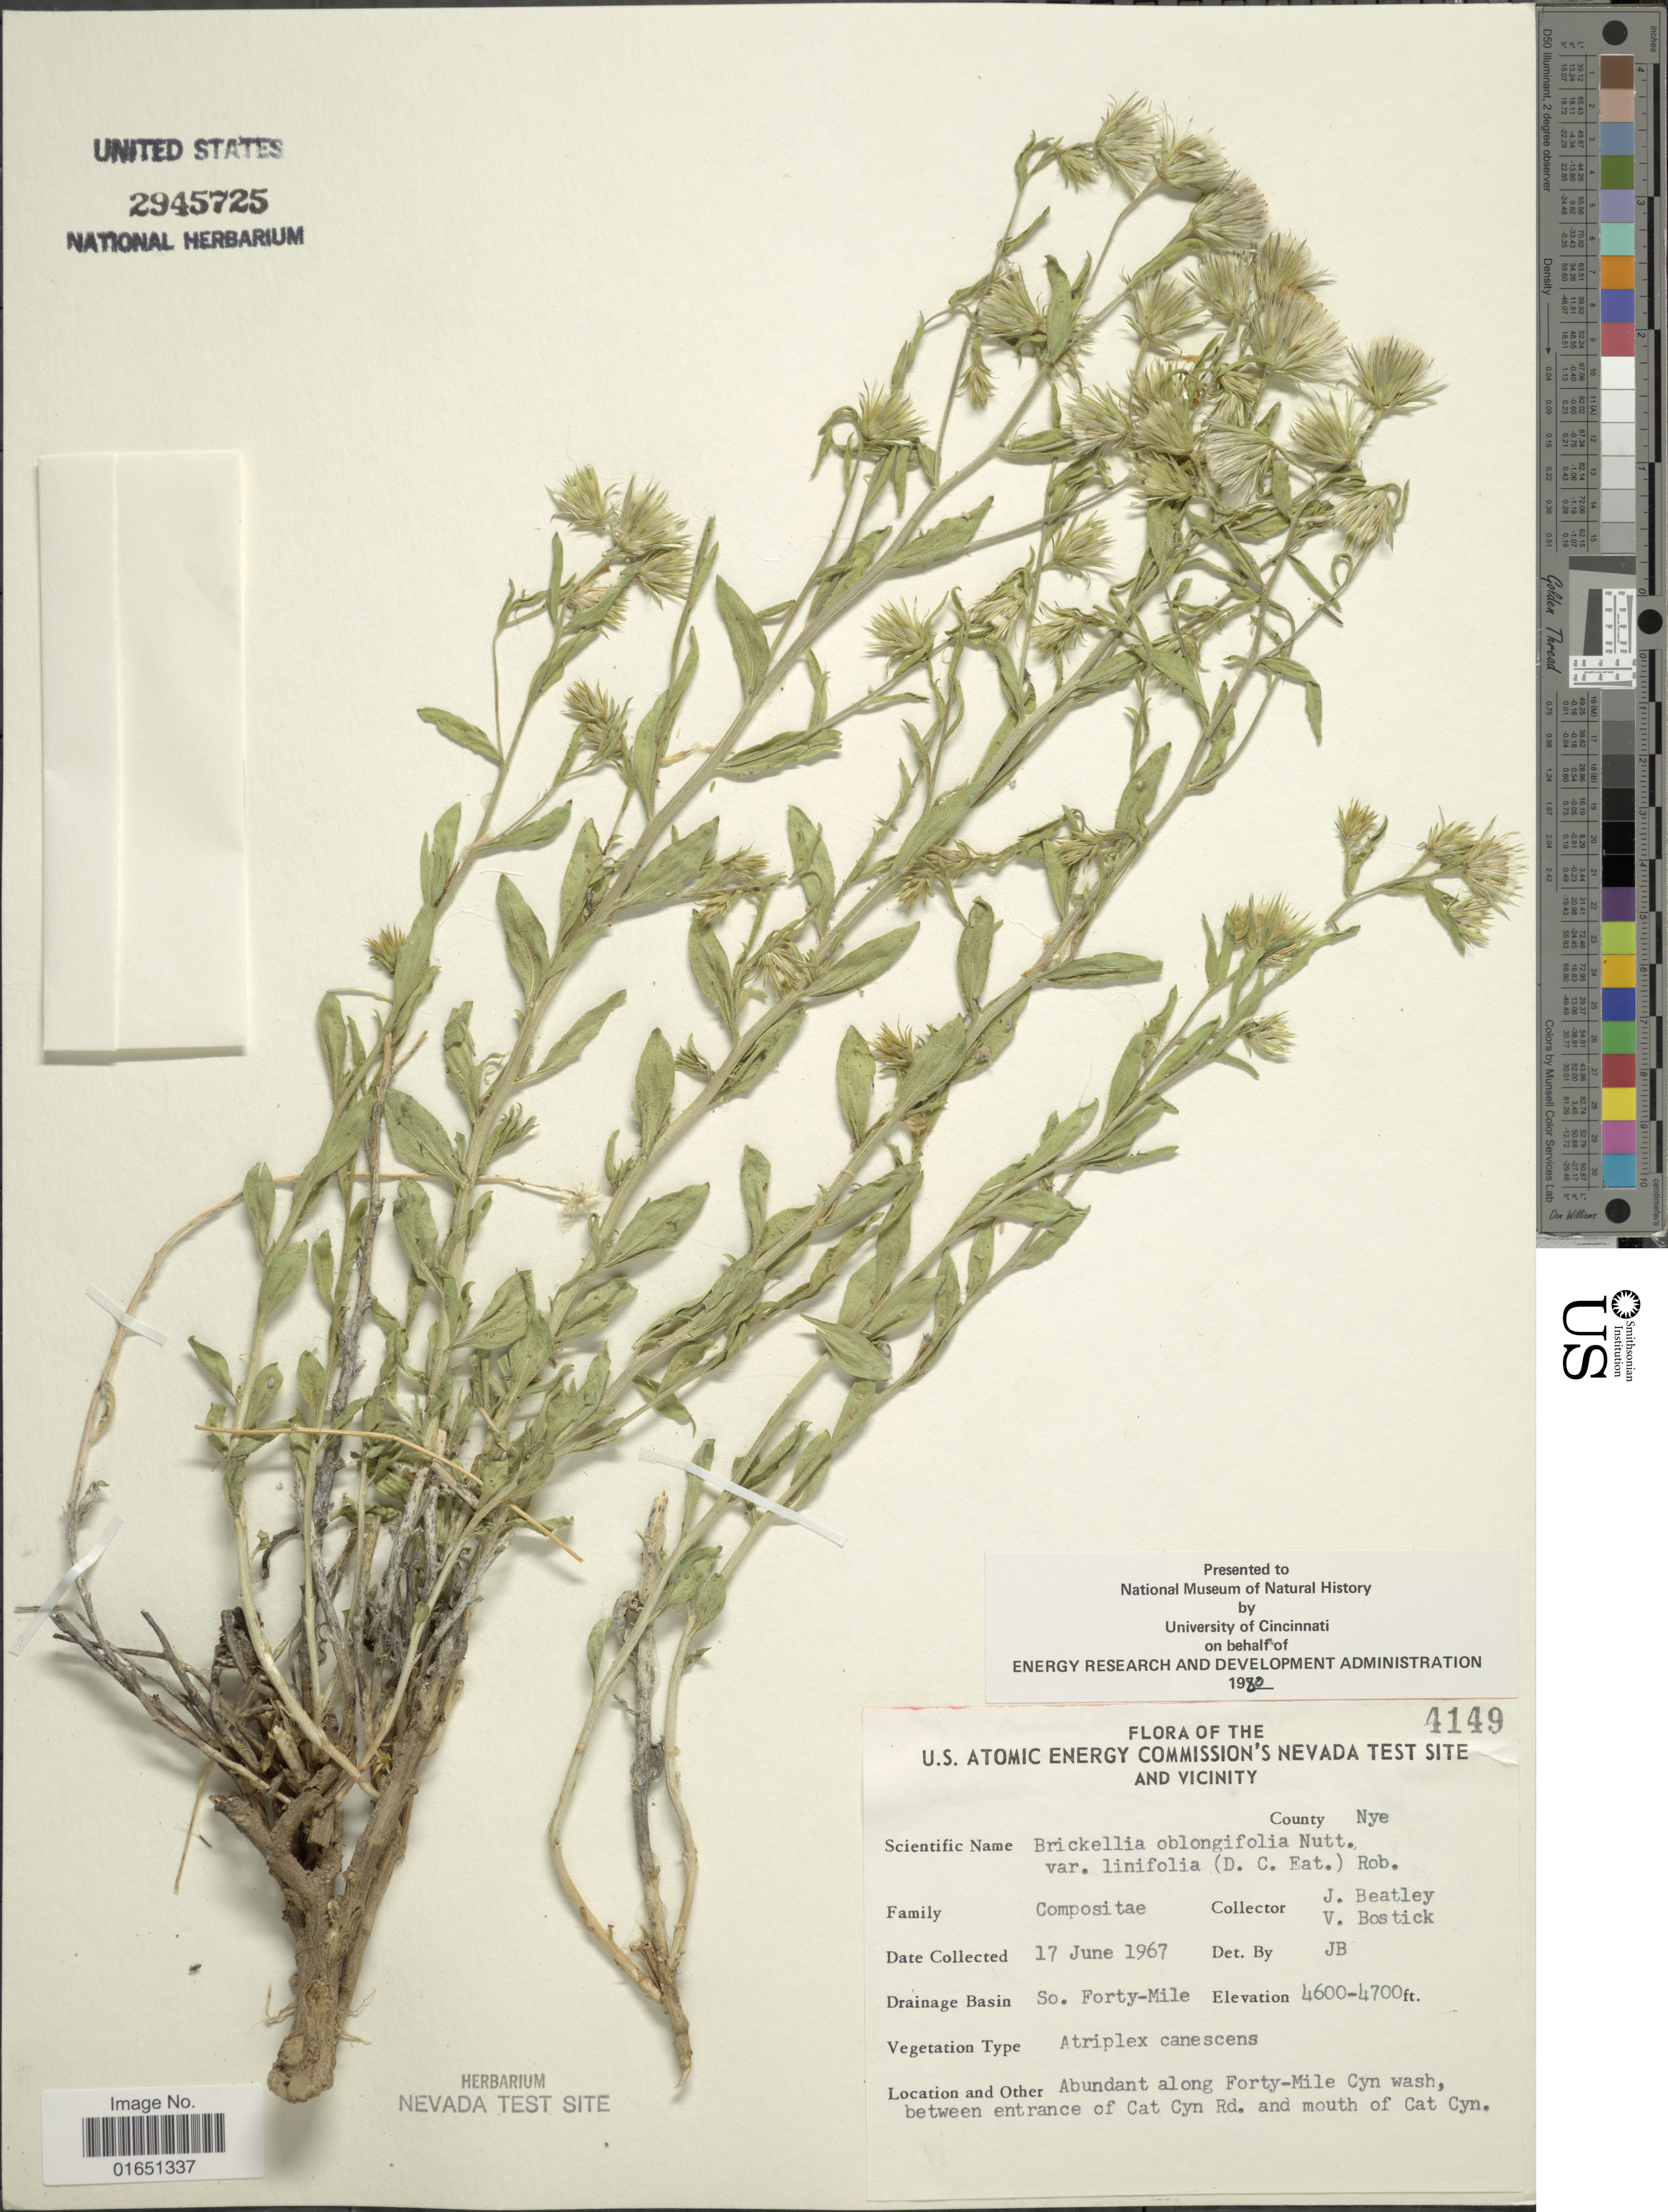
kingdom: Plantae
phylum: Tracheophyta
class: Magnoliopsida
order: Asterales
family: Asteraceae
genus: Brickellia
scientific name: Brickellia oblongifolia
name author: Nutt.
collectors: J. C. Beatley & V. Bostick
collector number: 4149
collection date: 1967-06-17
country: United States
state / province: Nevada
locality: The U.S. Atomic Energy Commissions Nevada Test Site and vicinity, County Nye, Drainage Basin So. Forty-Mile, Abundant along Forty-Mile Cyn wash, between entrance of Cat Cyn Rd. and mouth of Cat Cyn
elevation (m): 1402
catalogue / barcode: US 2945725